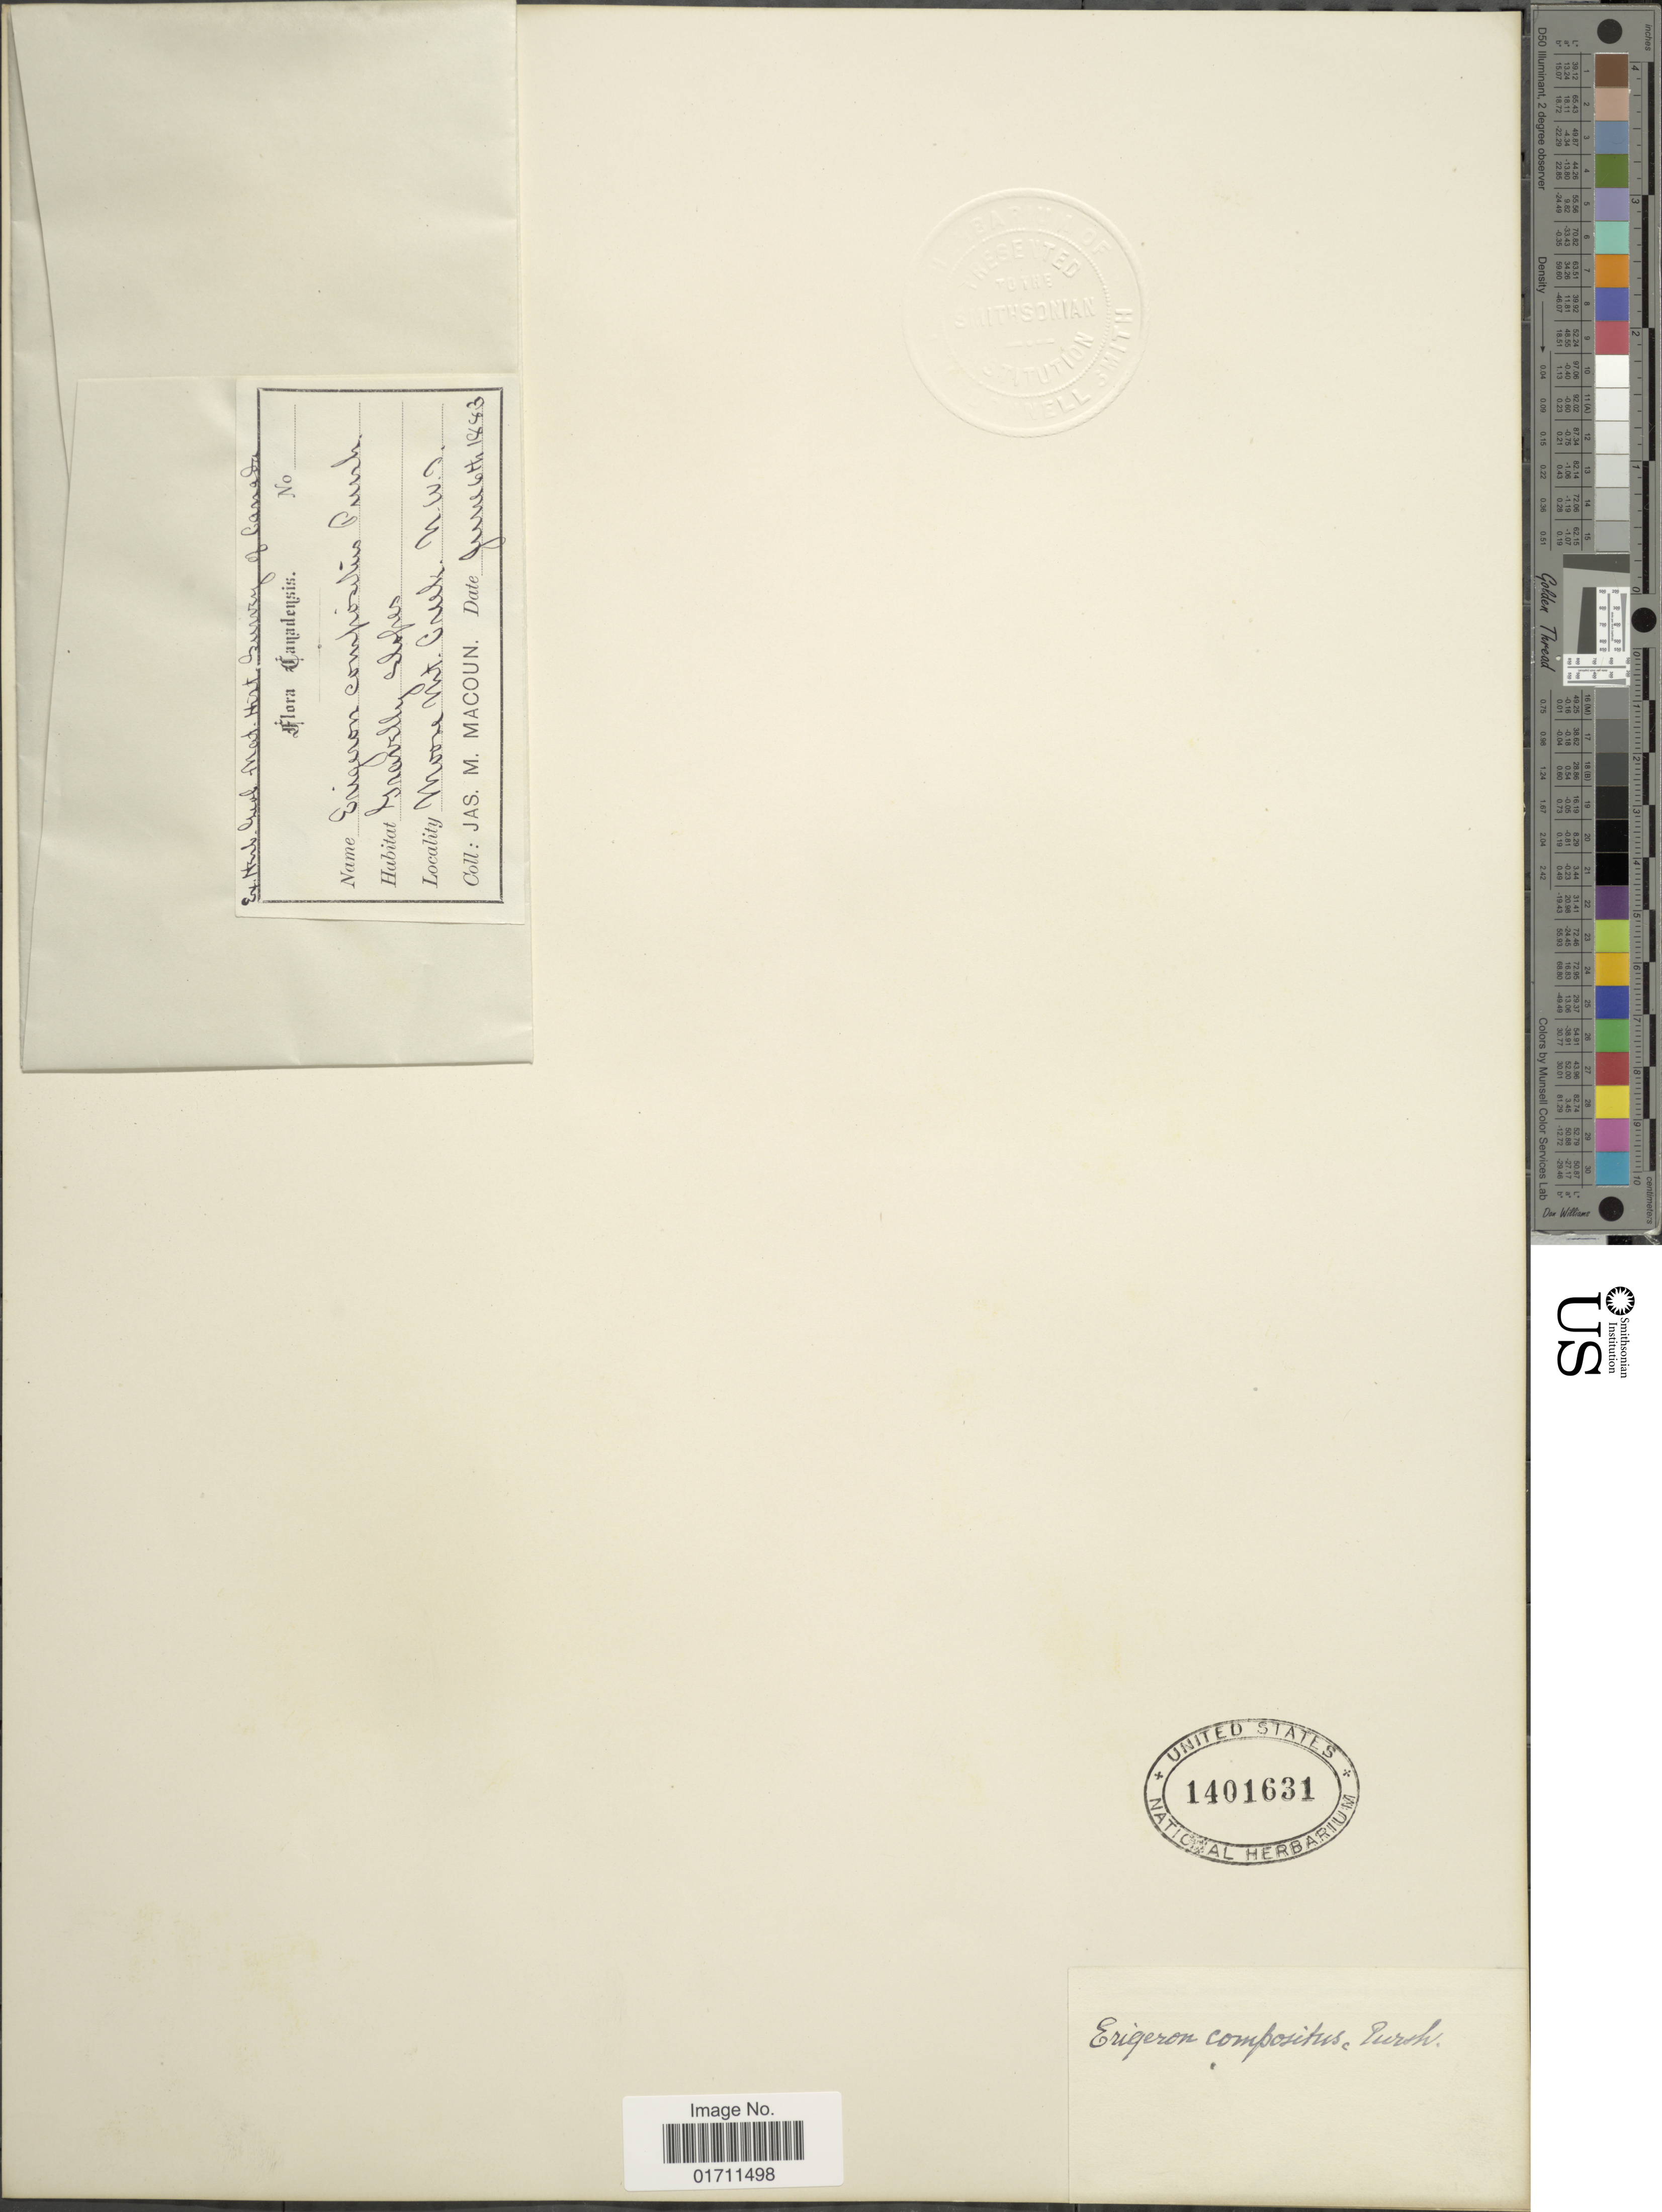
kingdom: Plantae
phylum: Tracheophyta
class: Magnoliopsida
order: Asterales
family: Asteraceae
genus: Erigeron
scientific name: Erigeron compositus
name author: Pursh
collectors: J. M. Macoun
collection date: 1883-06-06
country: Canada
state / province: Northwest Territories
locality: Gravelly slopes, Moore Mt Creek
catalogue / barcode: US 1401631